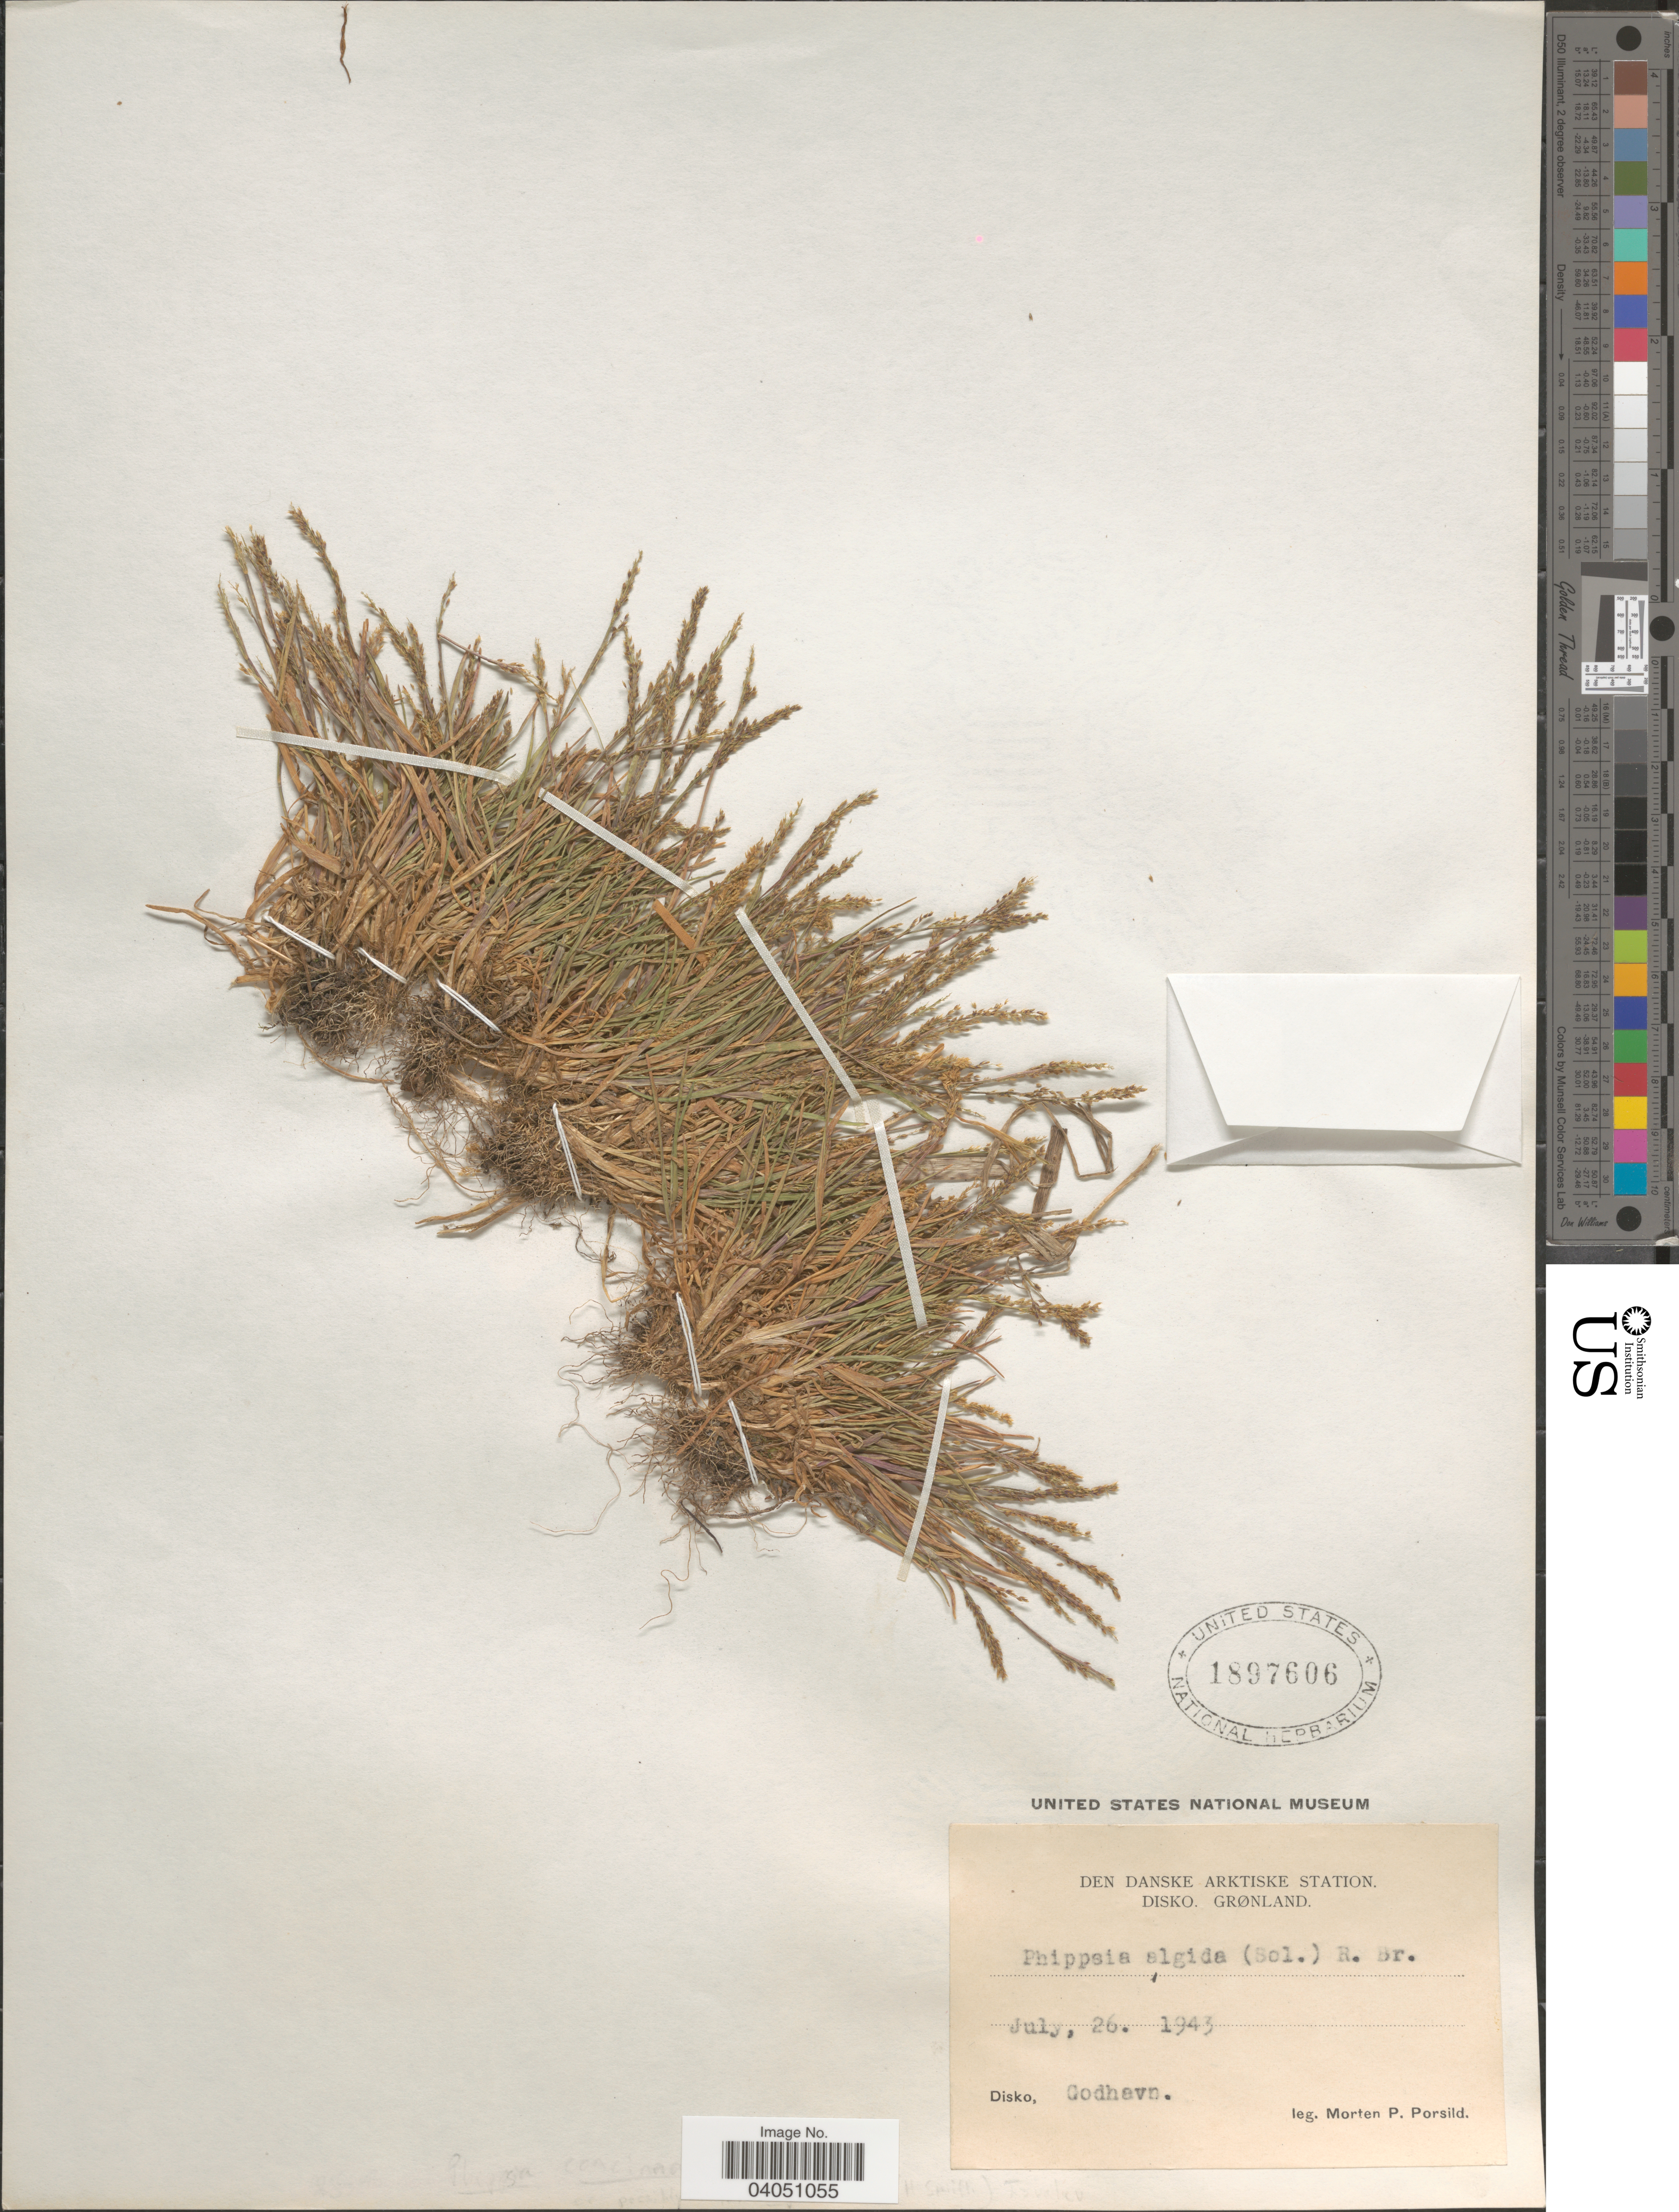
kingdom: Plantae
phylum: Tracheophyta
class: Liliopsida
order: Poales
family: Poaceae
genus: Phippsia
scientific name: Phippsia algida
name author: (Sol.) R. Br.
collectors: M. P. Porsild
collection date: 1943-07-26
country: Greenland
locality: Den Danske Arktiske Station. Disko, Grønland. Godhavn.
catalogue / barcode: US 1897606